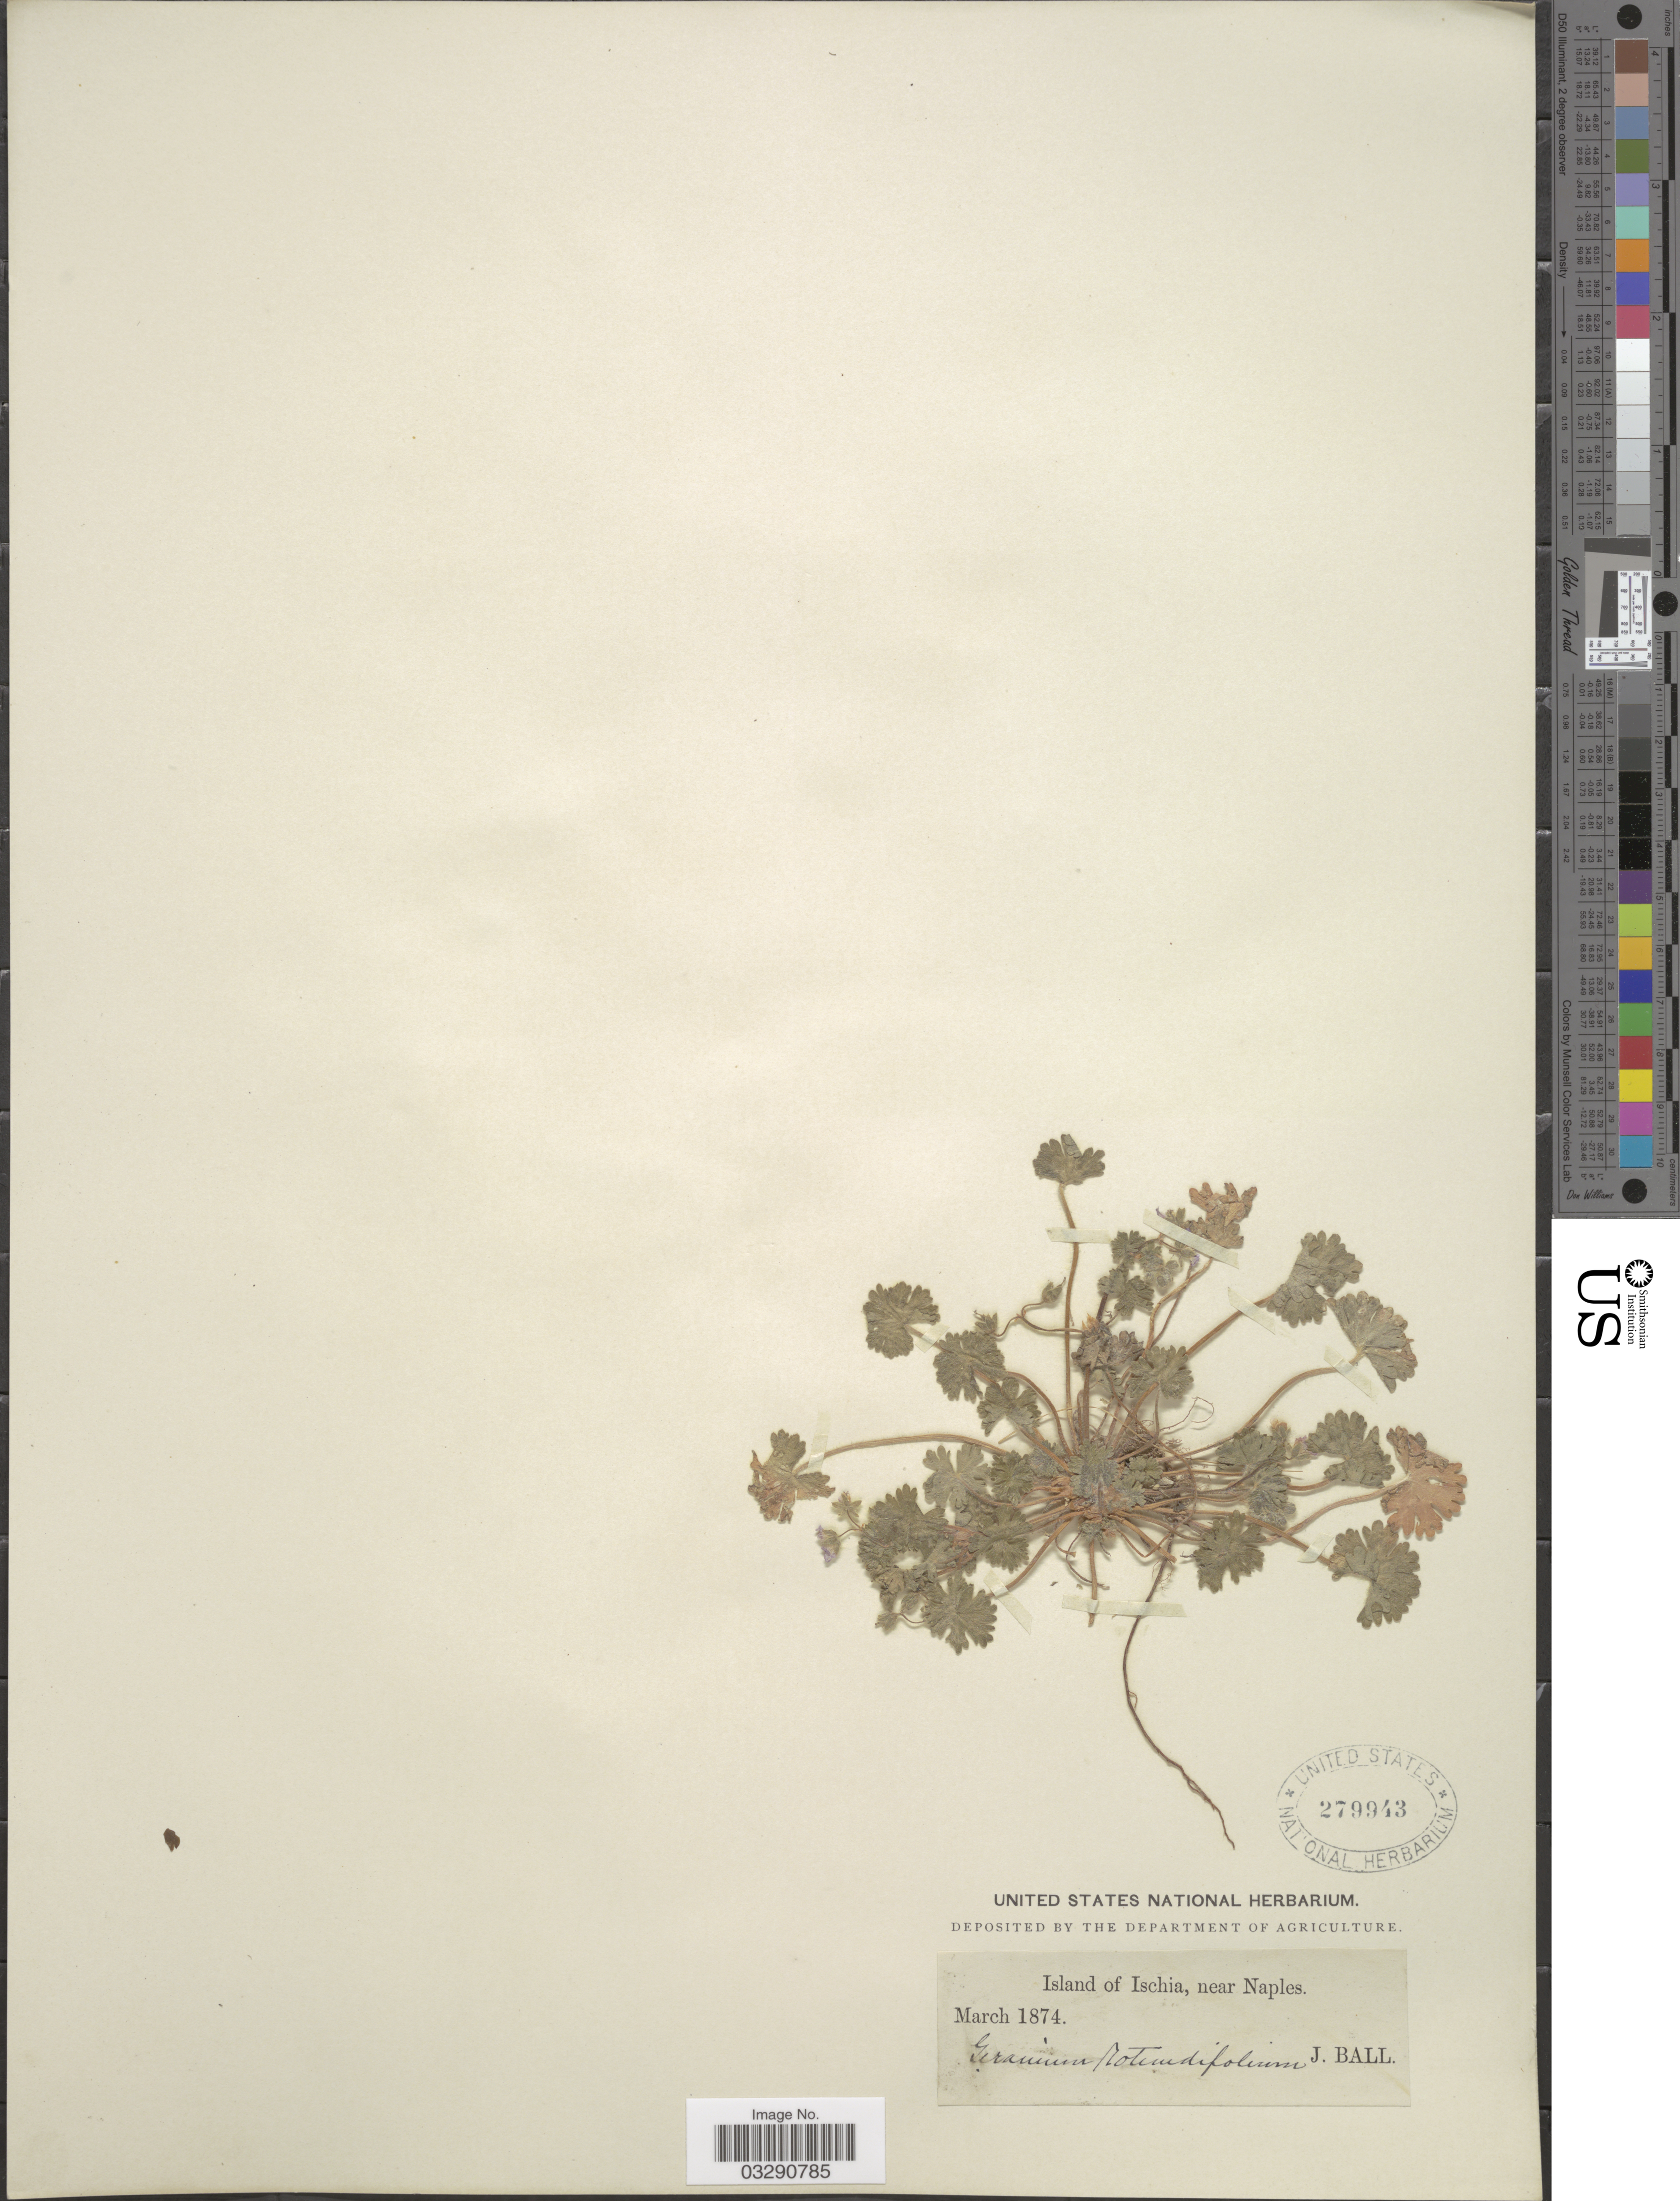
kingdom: Plantae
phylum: Tracheophyta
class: Magnoliopsida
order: Geraniales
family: Geraniaceae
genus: Geranium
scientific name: Geranium rotundifolium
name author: L.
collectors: J. Ball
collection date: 1874-03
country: Italy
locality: Island of Ischia, near Naples.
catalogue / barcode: US 279943